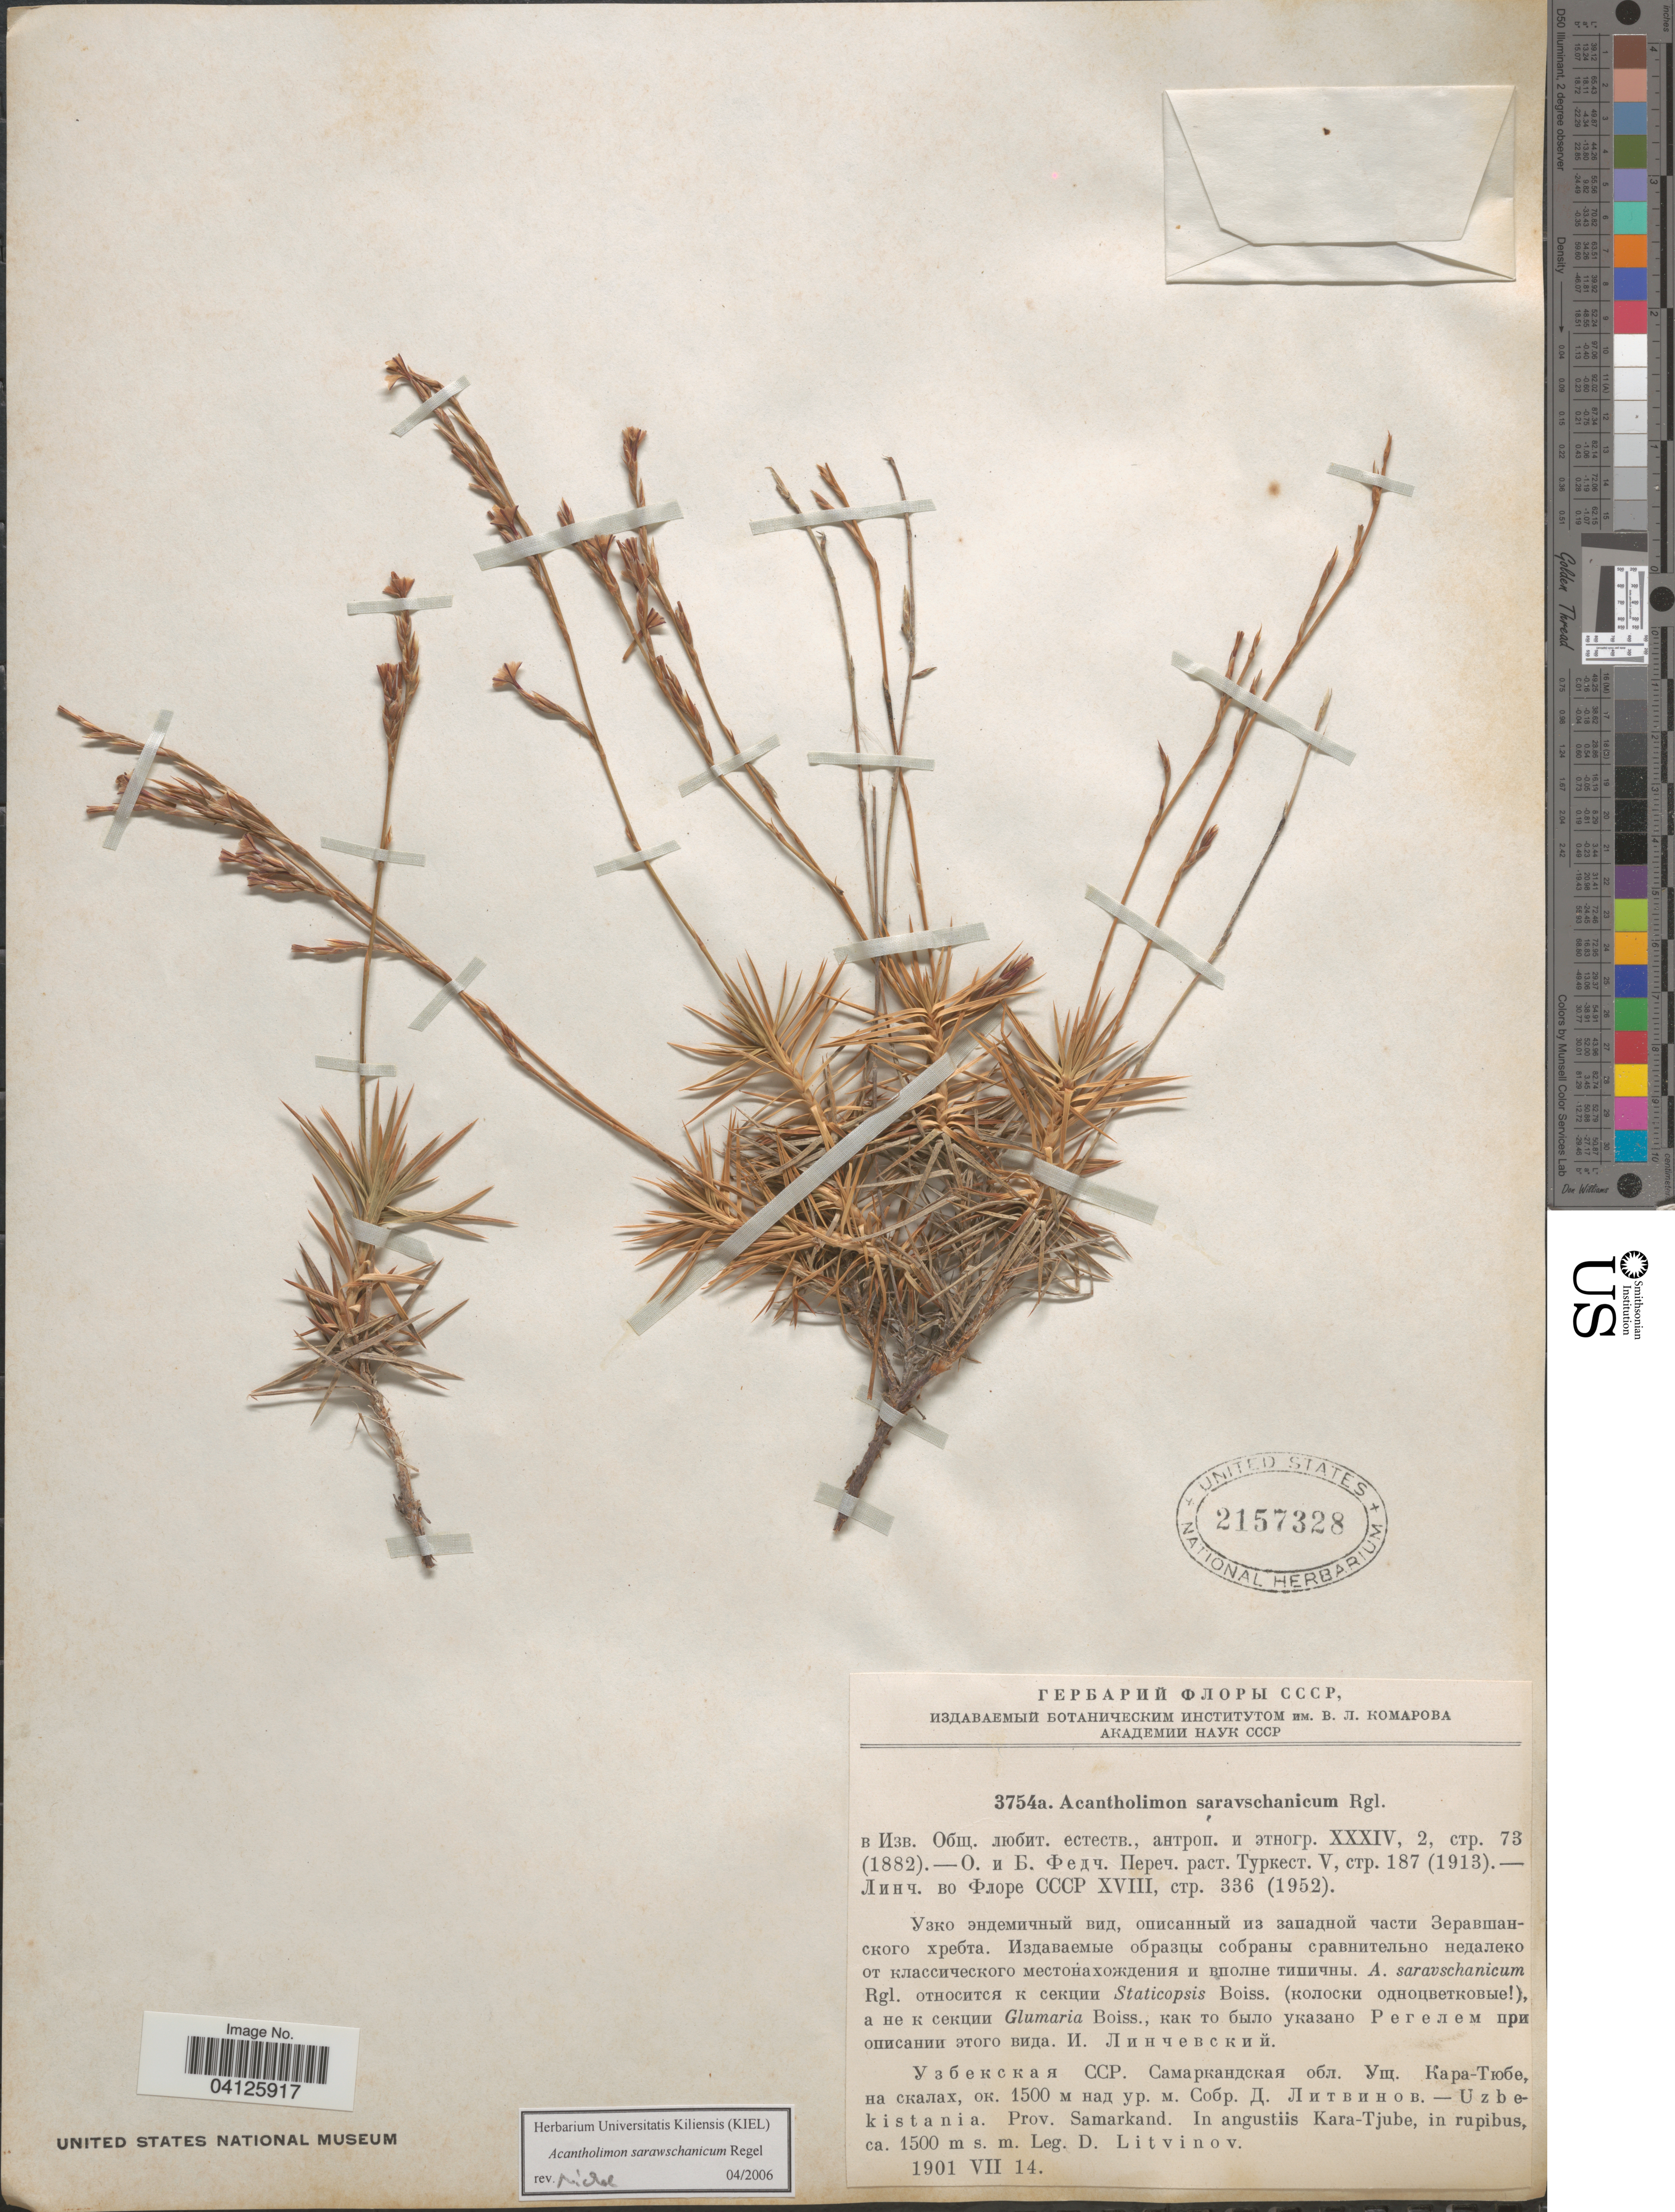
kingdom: Plantae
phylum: Tracheophyta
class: Magnoliopsida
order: Caryophyllales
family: Plumbaginaceae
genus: Acantholimon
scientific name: Acantholimon saravschanicum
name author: Regel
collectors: D. Litvinov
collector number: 3754a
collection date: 1901-07-14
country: Uzbekistan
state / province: Samarqand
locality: Uzbekistania. Prov. Samarkand. In angustiis Kara-Tjube, in rupibus.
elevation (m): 1500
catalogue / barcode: US 2157328